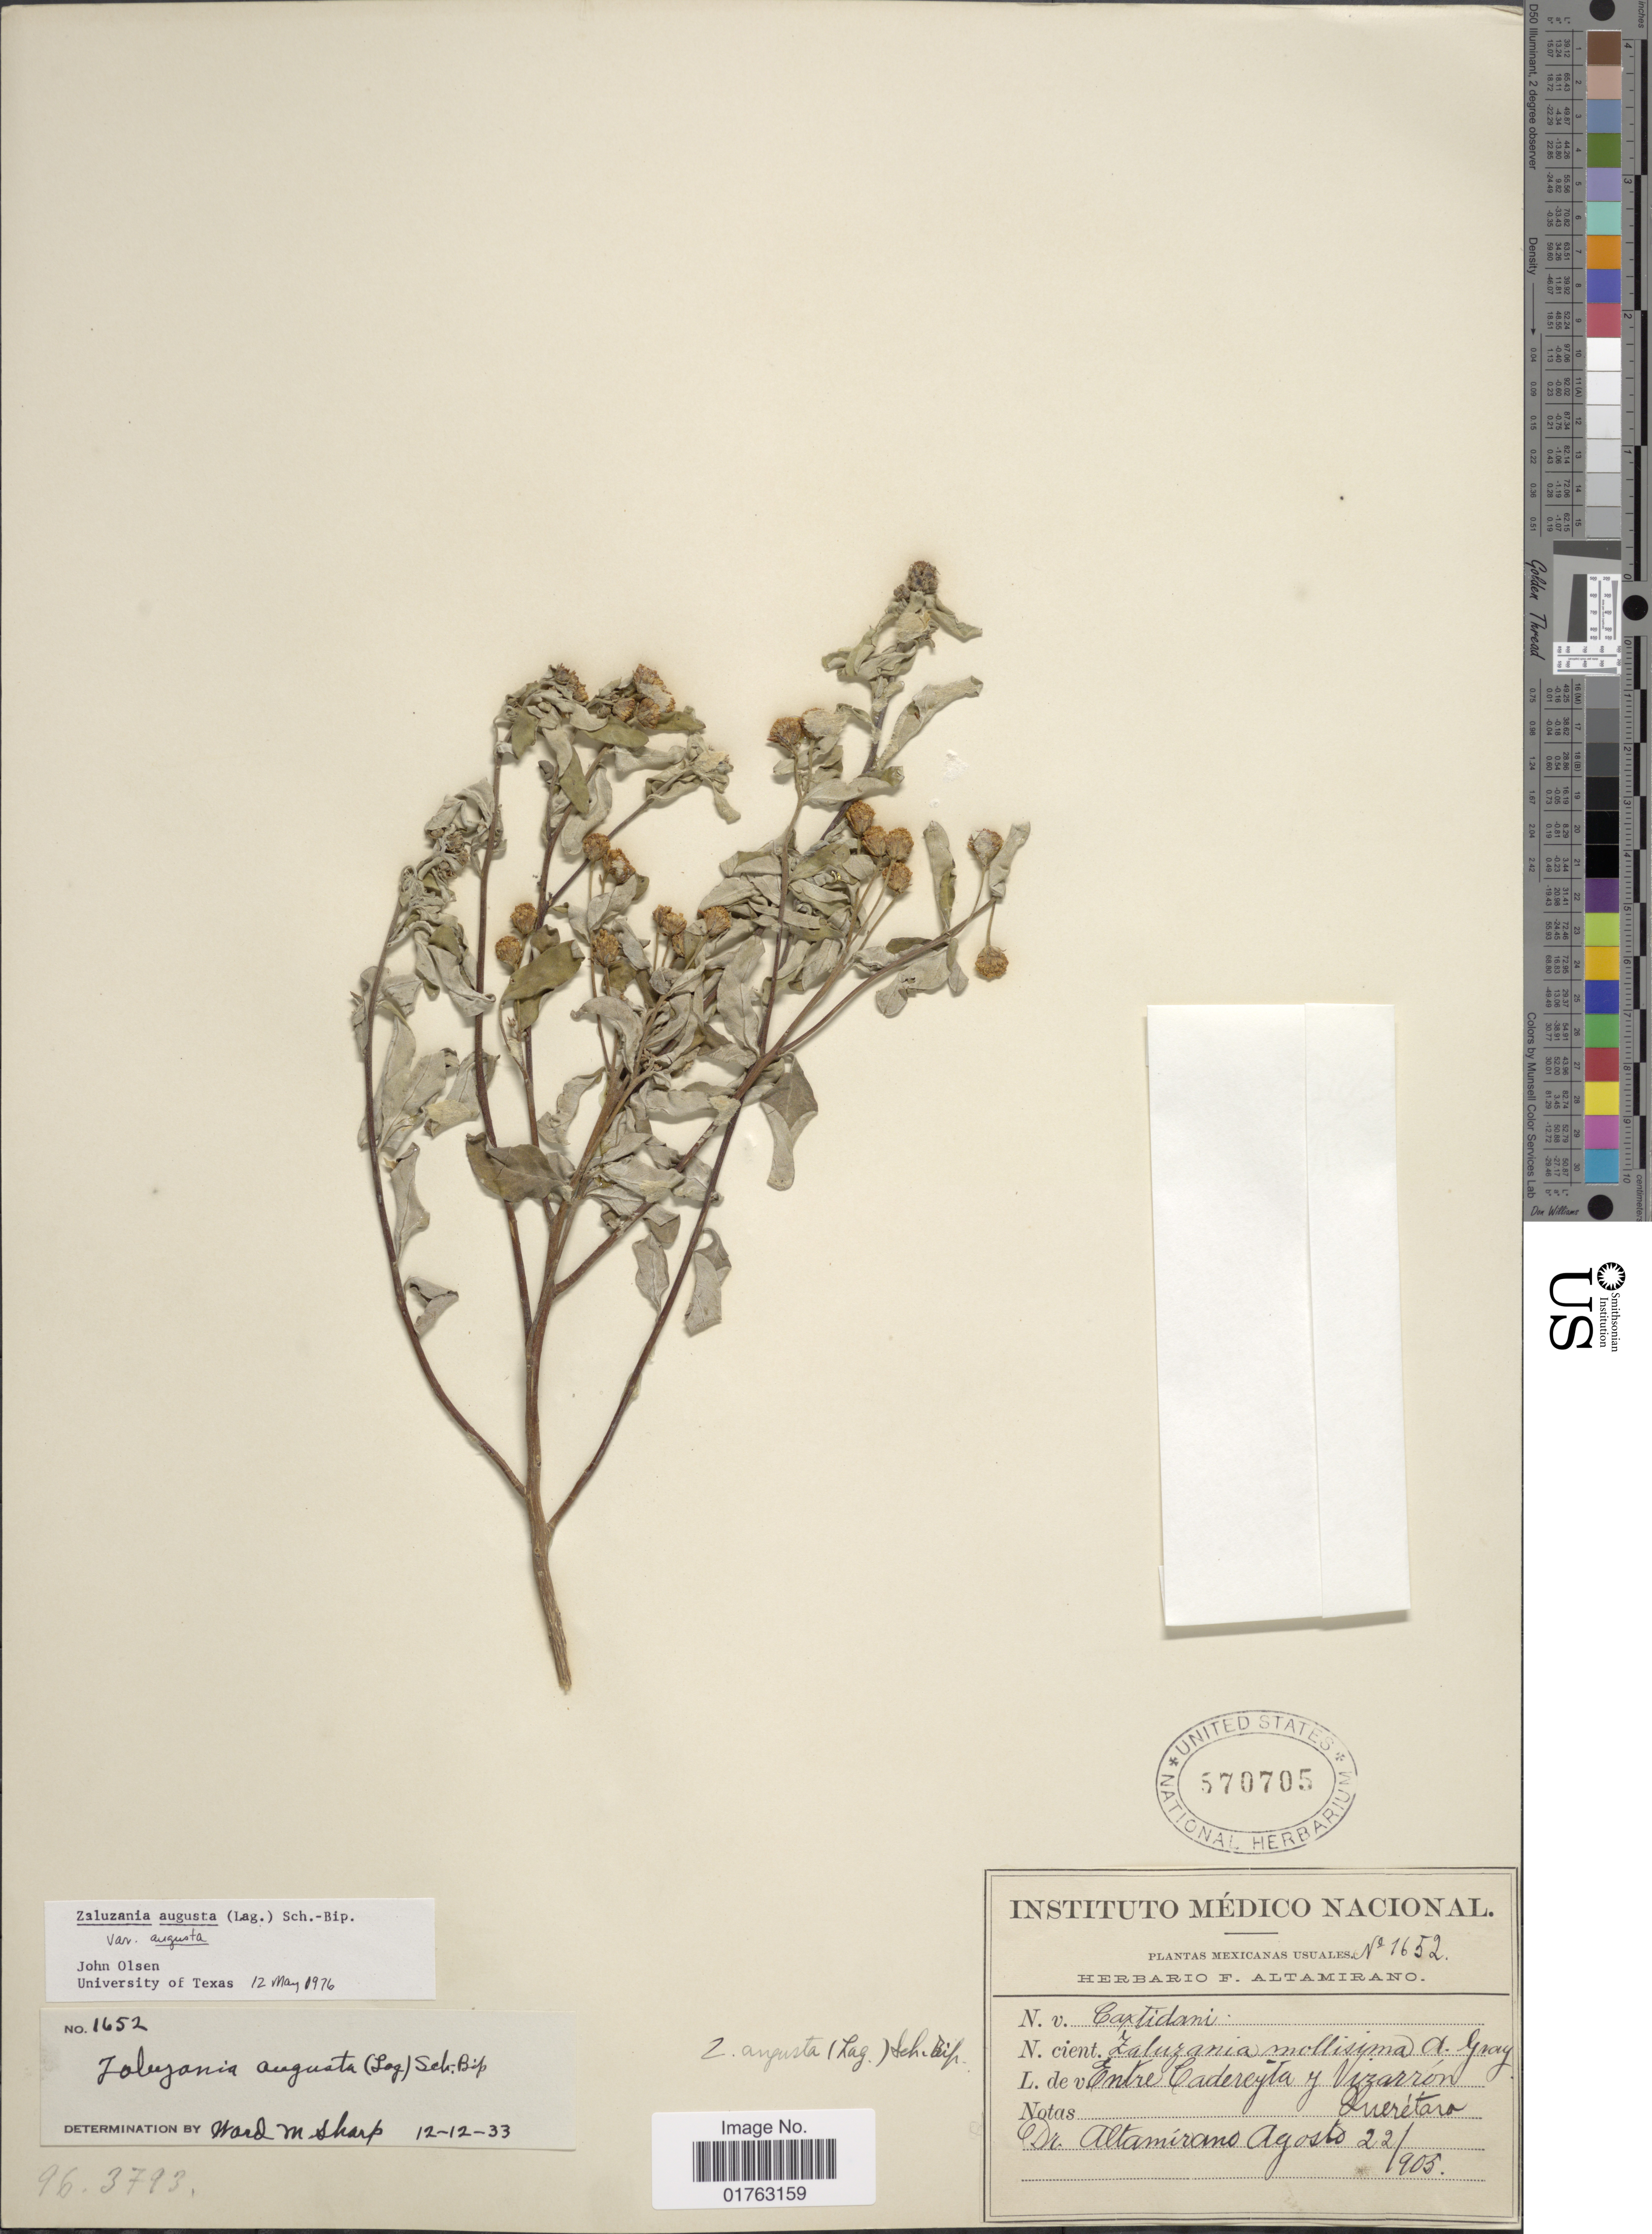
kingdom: Plantae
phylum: Tracheophyta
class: Magnoliopsida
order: Asterales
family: Asteraceae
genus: Zaluzania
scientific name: Zaluzania angusta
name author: (Lag.) Sch. Bip.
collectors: -. Altamirano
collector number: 1652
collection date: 1905-08-22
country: Mexico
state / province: Querétaro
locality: Entre Cadereyta y Vizarron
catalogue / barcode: US 570705